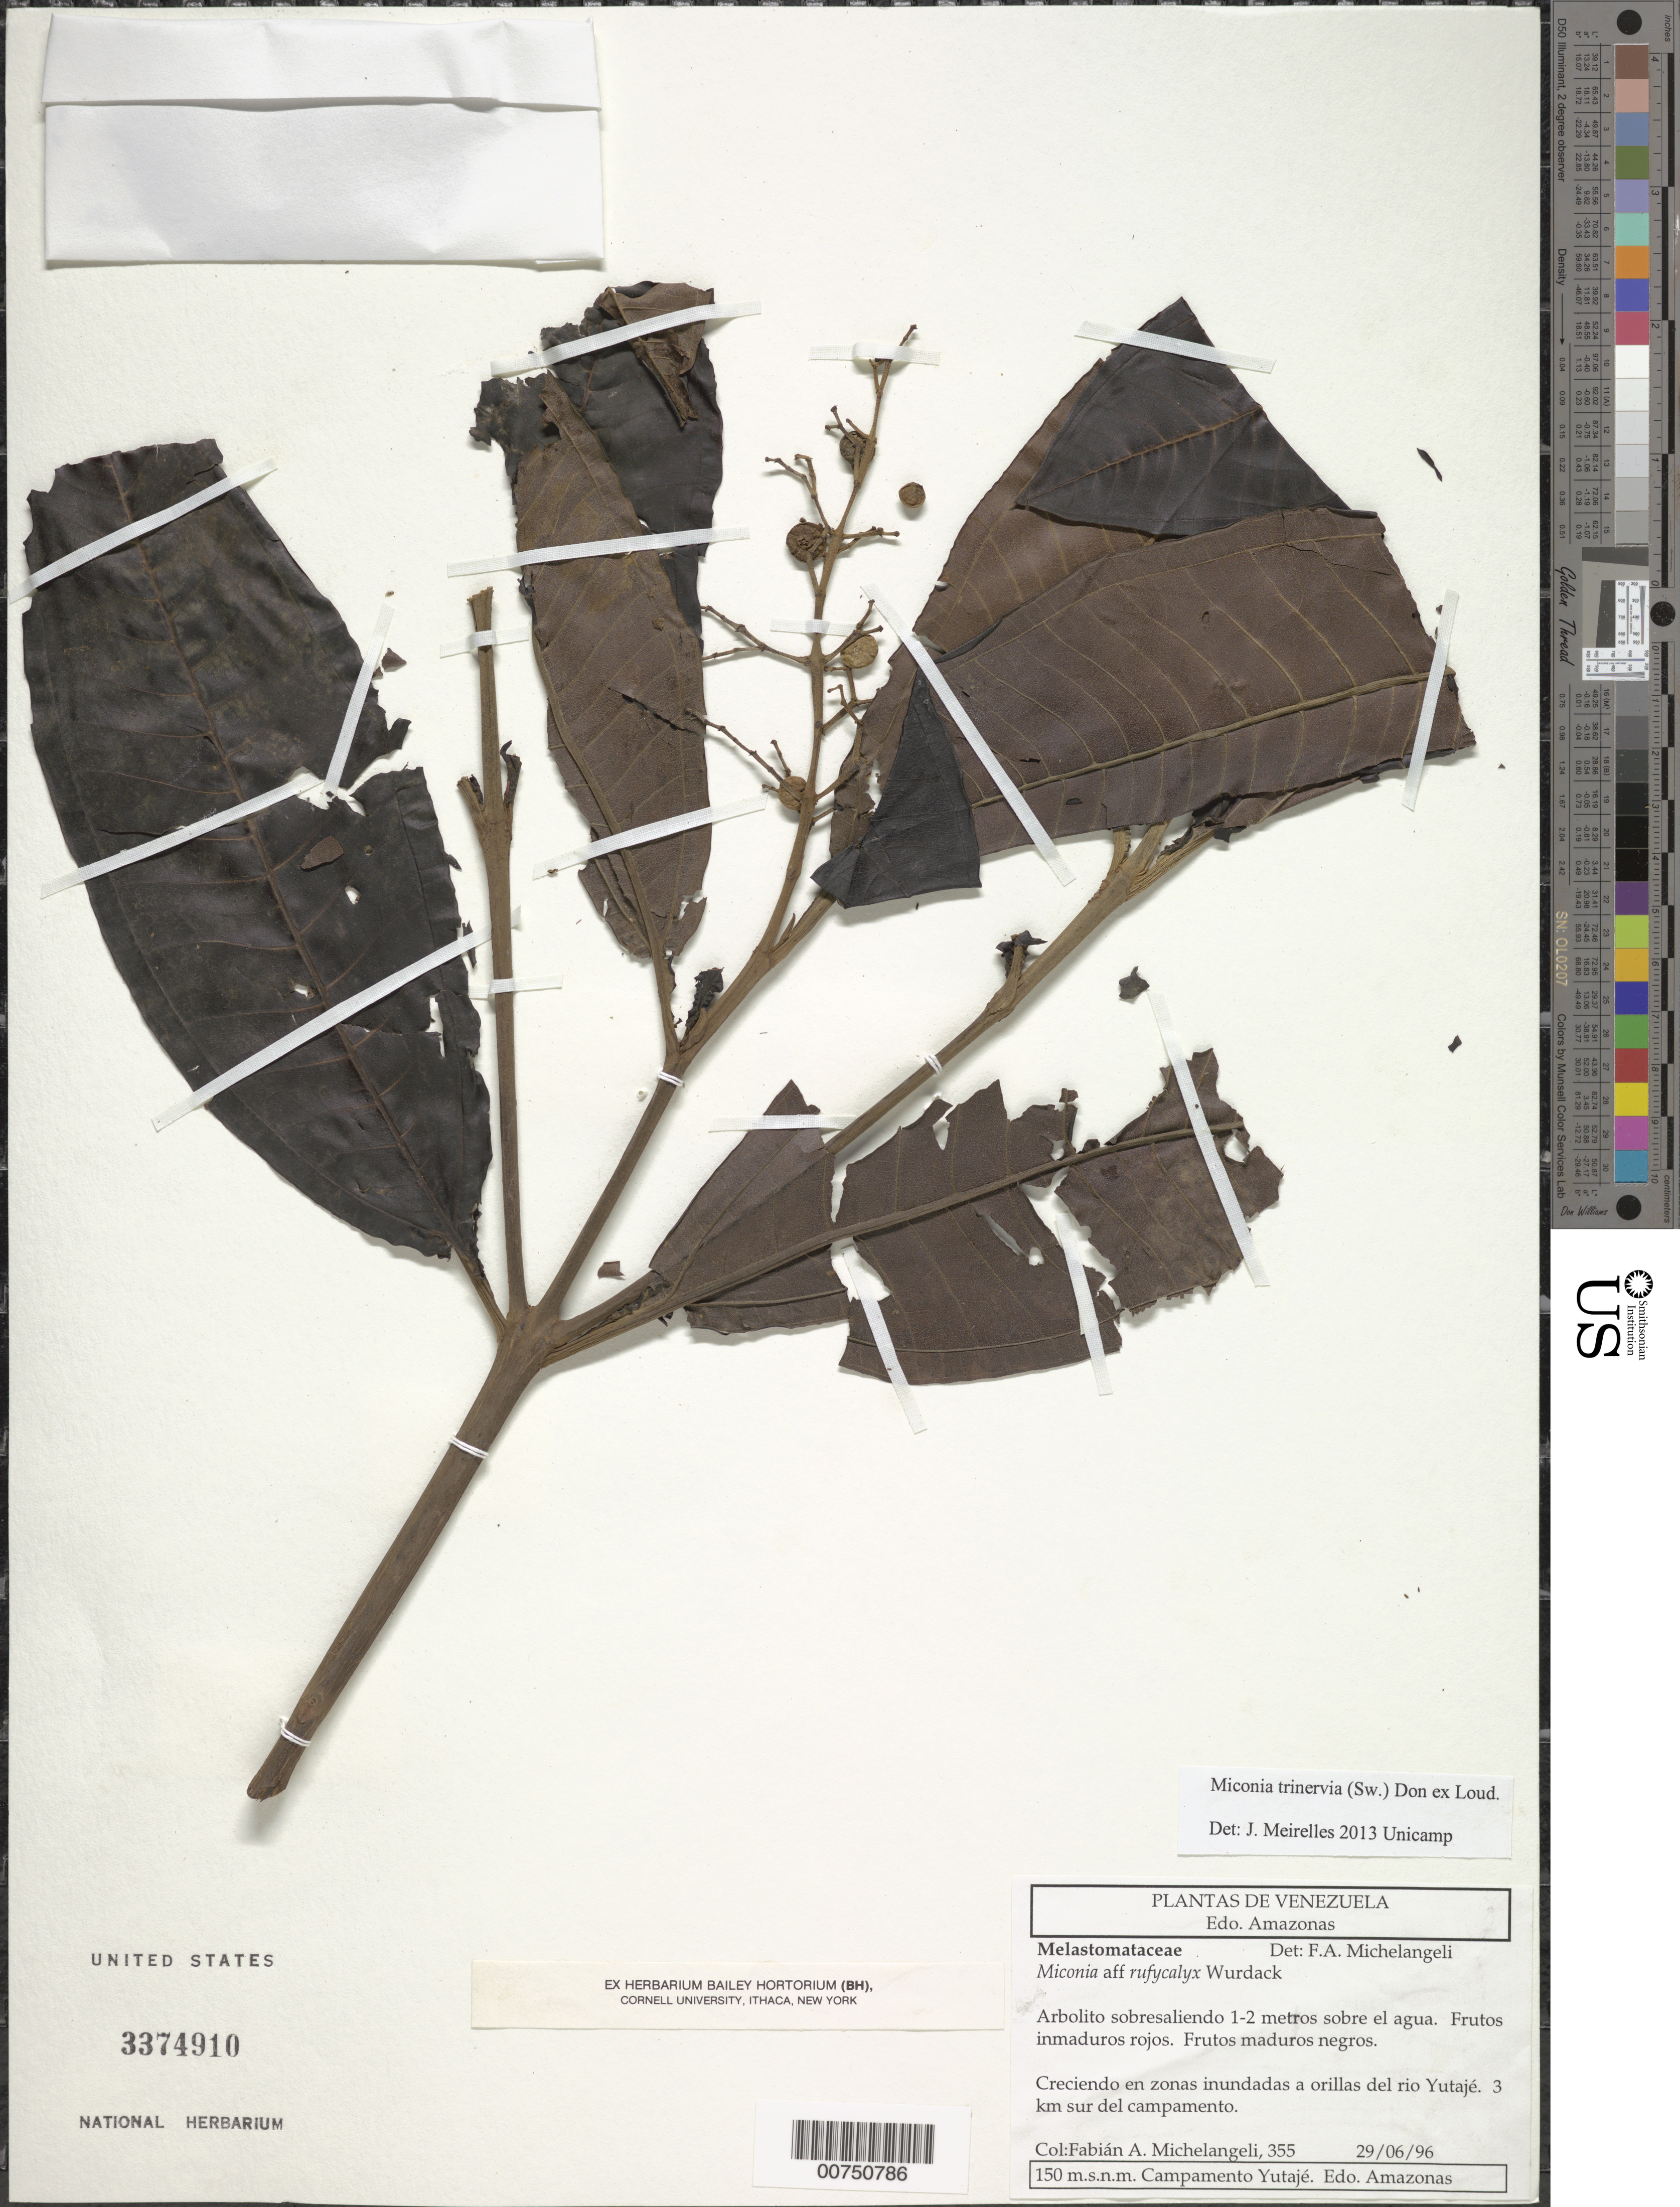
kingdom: Plantae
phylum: Tracheophyta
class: Magnoliopsida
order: Myrtales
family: Melastomataceae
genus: Miconia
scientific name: Miconia ruficalyx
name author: Gleason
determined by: Michelangeli, F. A.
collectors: F. A. Michelangeli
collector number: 355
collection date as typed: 29-Jun-96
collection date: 1996-06-29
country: Venezuela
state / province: Amazonas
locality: Campamento Yutajé; 3 km sur del campamento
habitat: Creciendo en zonas inundadas oa riollas del rio; 1-2 m sobre el agua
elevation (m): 150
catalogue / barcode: US 3374910